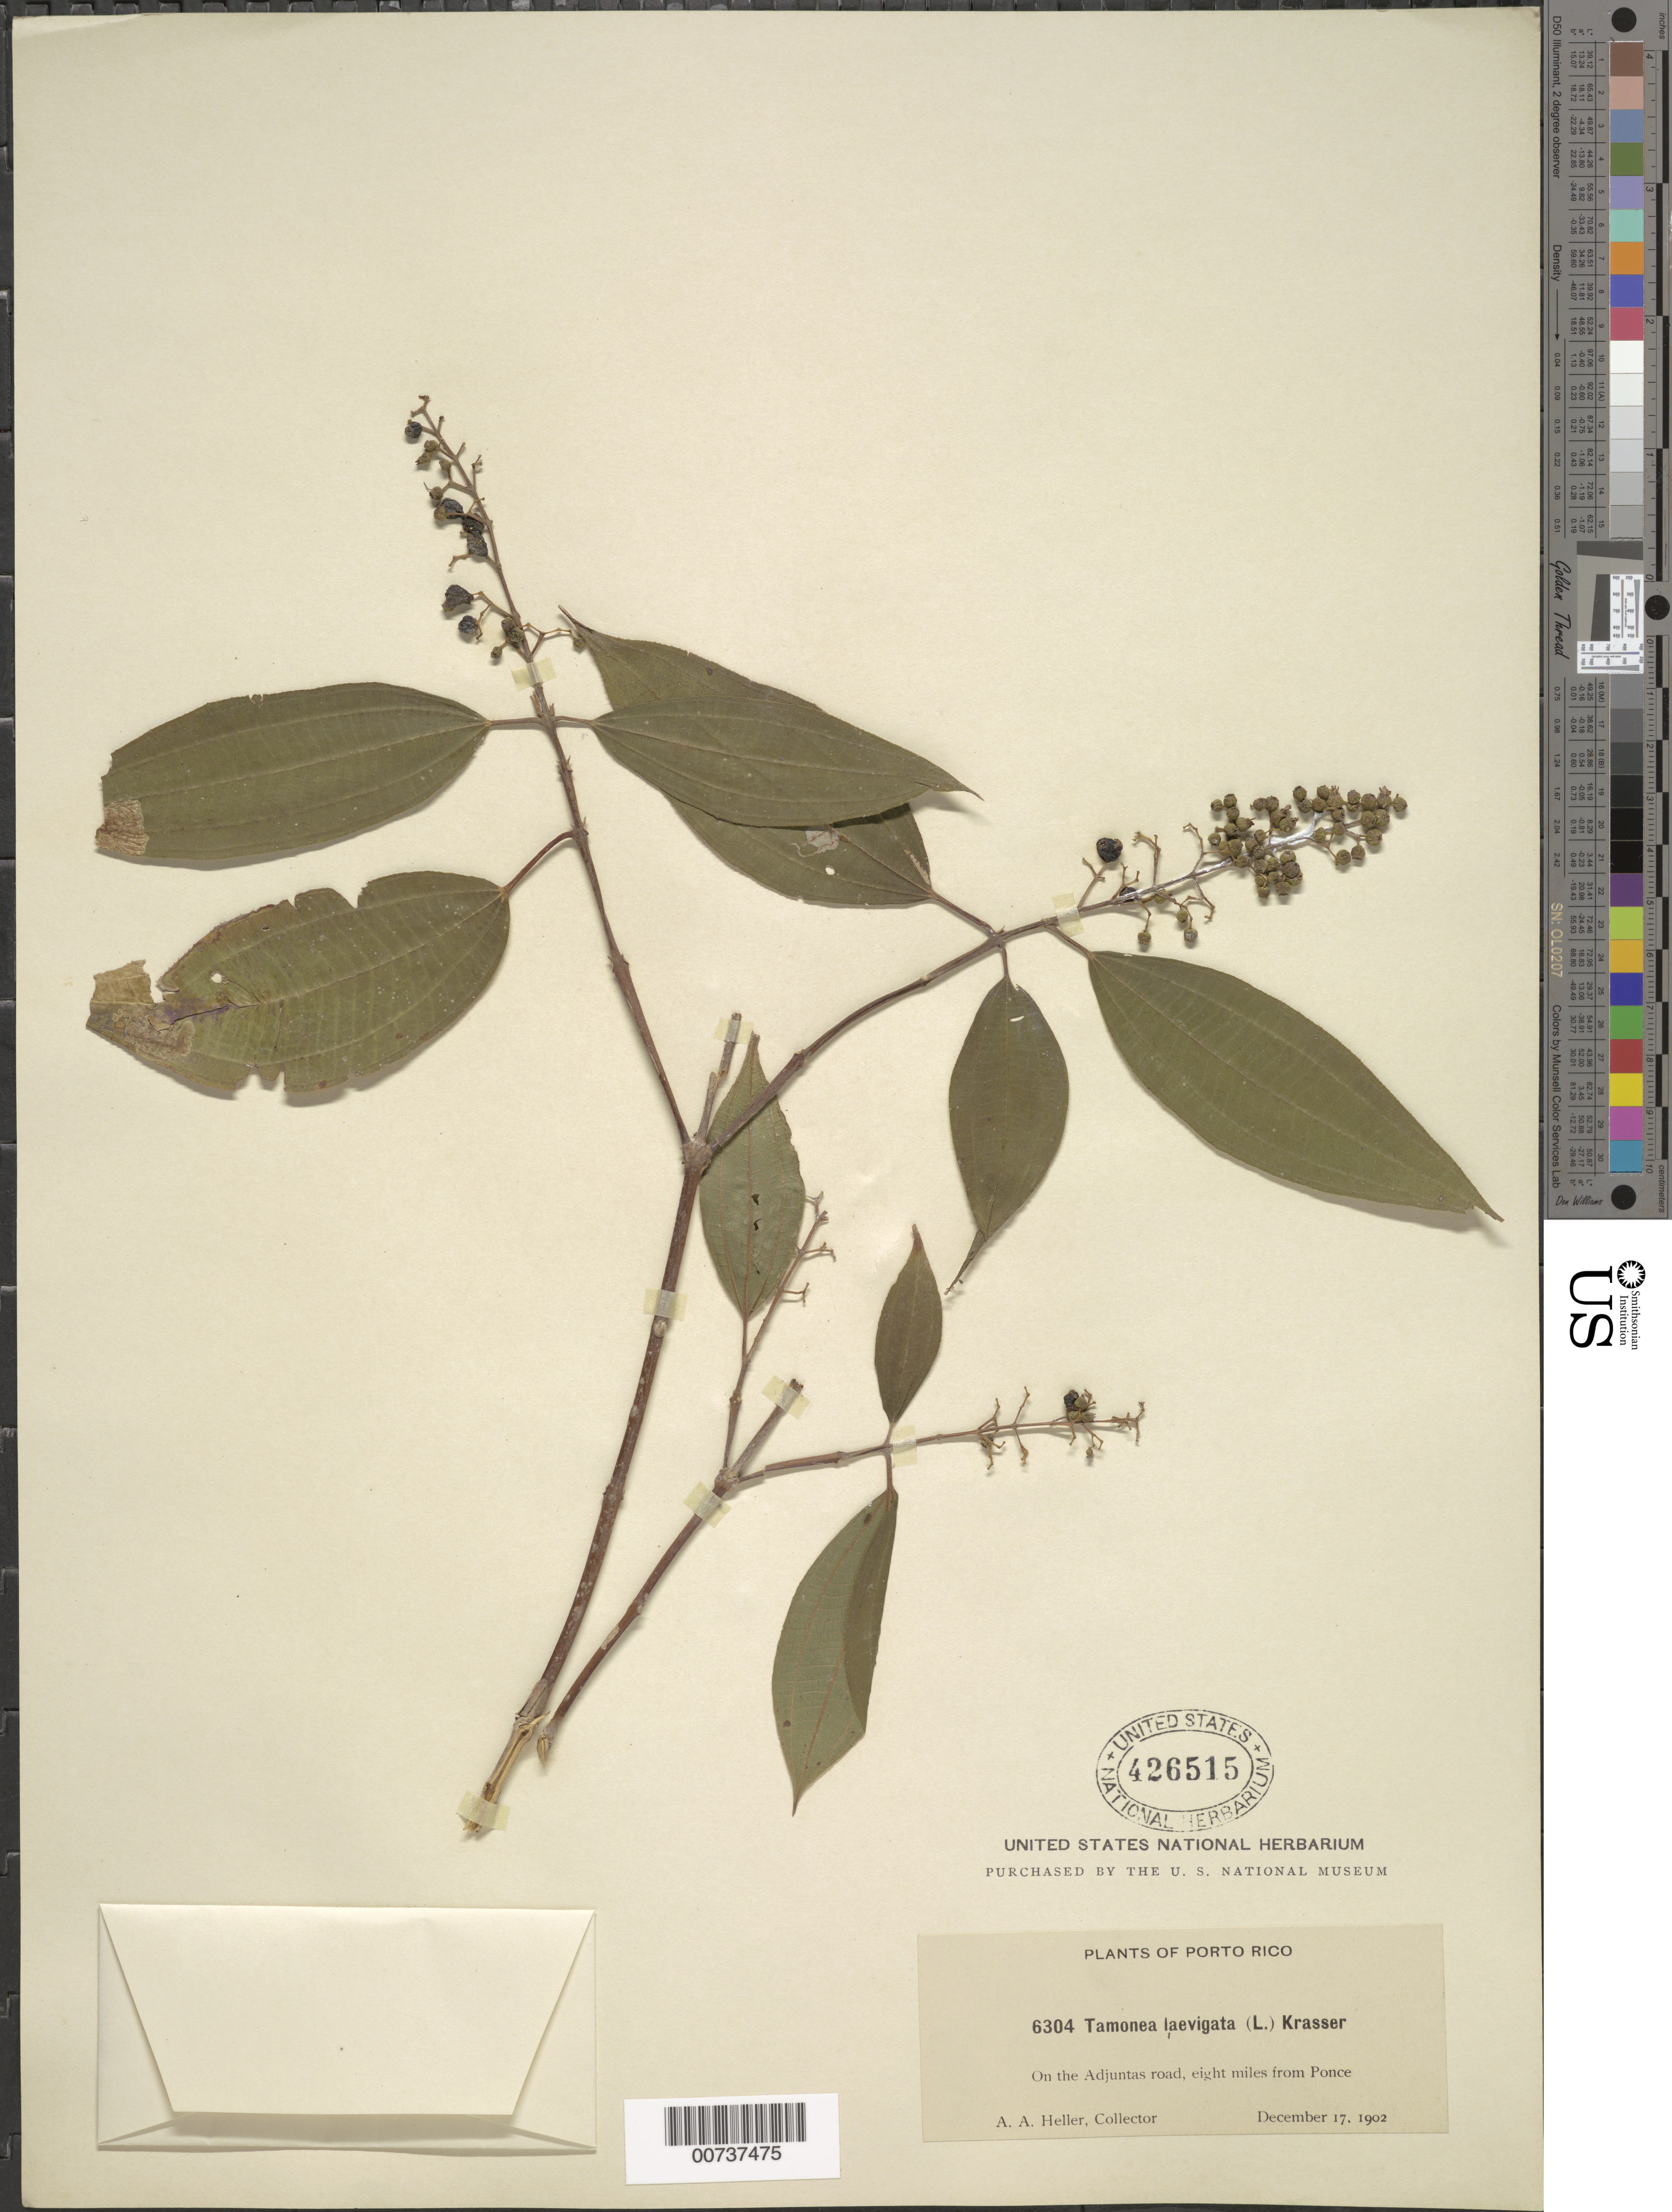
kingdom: Plantae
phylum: Tracheophyta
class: Magnoliopsida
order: Myrtales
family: Melastomataceae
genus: Miconia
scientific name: Miconia laevigata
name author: (L.) D. Don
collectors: A. A. Heller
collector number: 6304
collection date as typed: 17 Dec 1902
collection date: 1902-12-17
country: Puerto Rico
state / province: Ponce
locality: On the Adjuntas Road, eight miles from Ponce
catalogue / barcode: US 426515